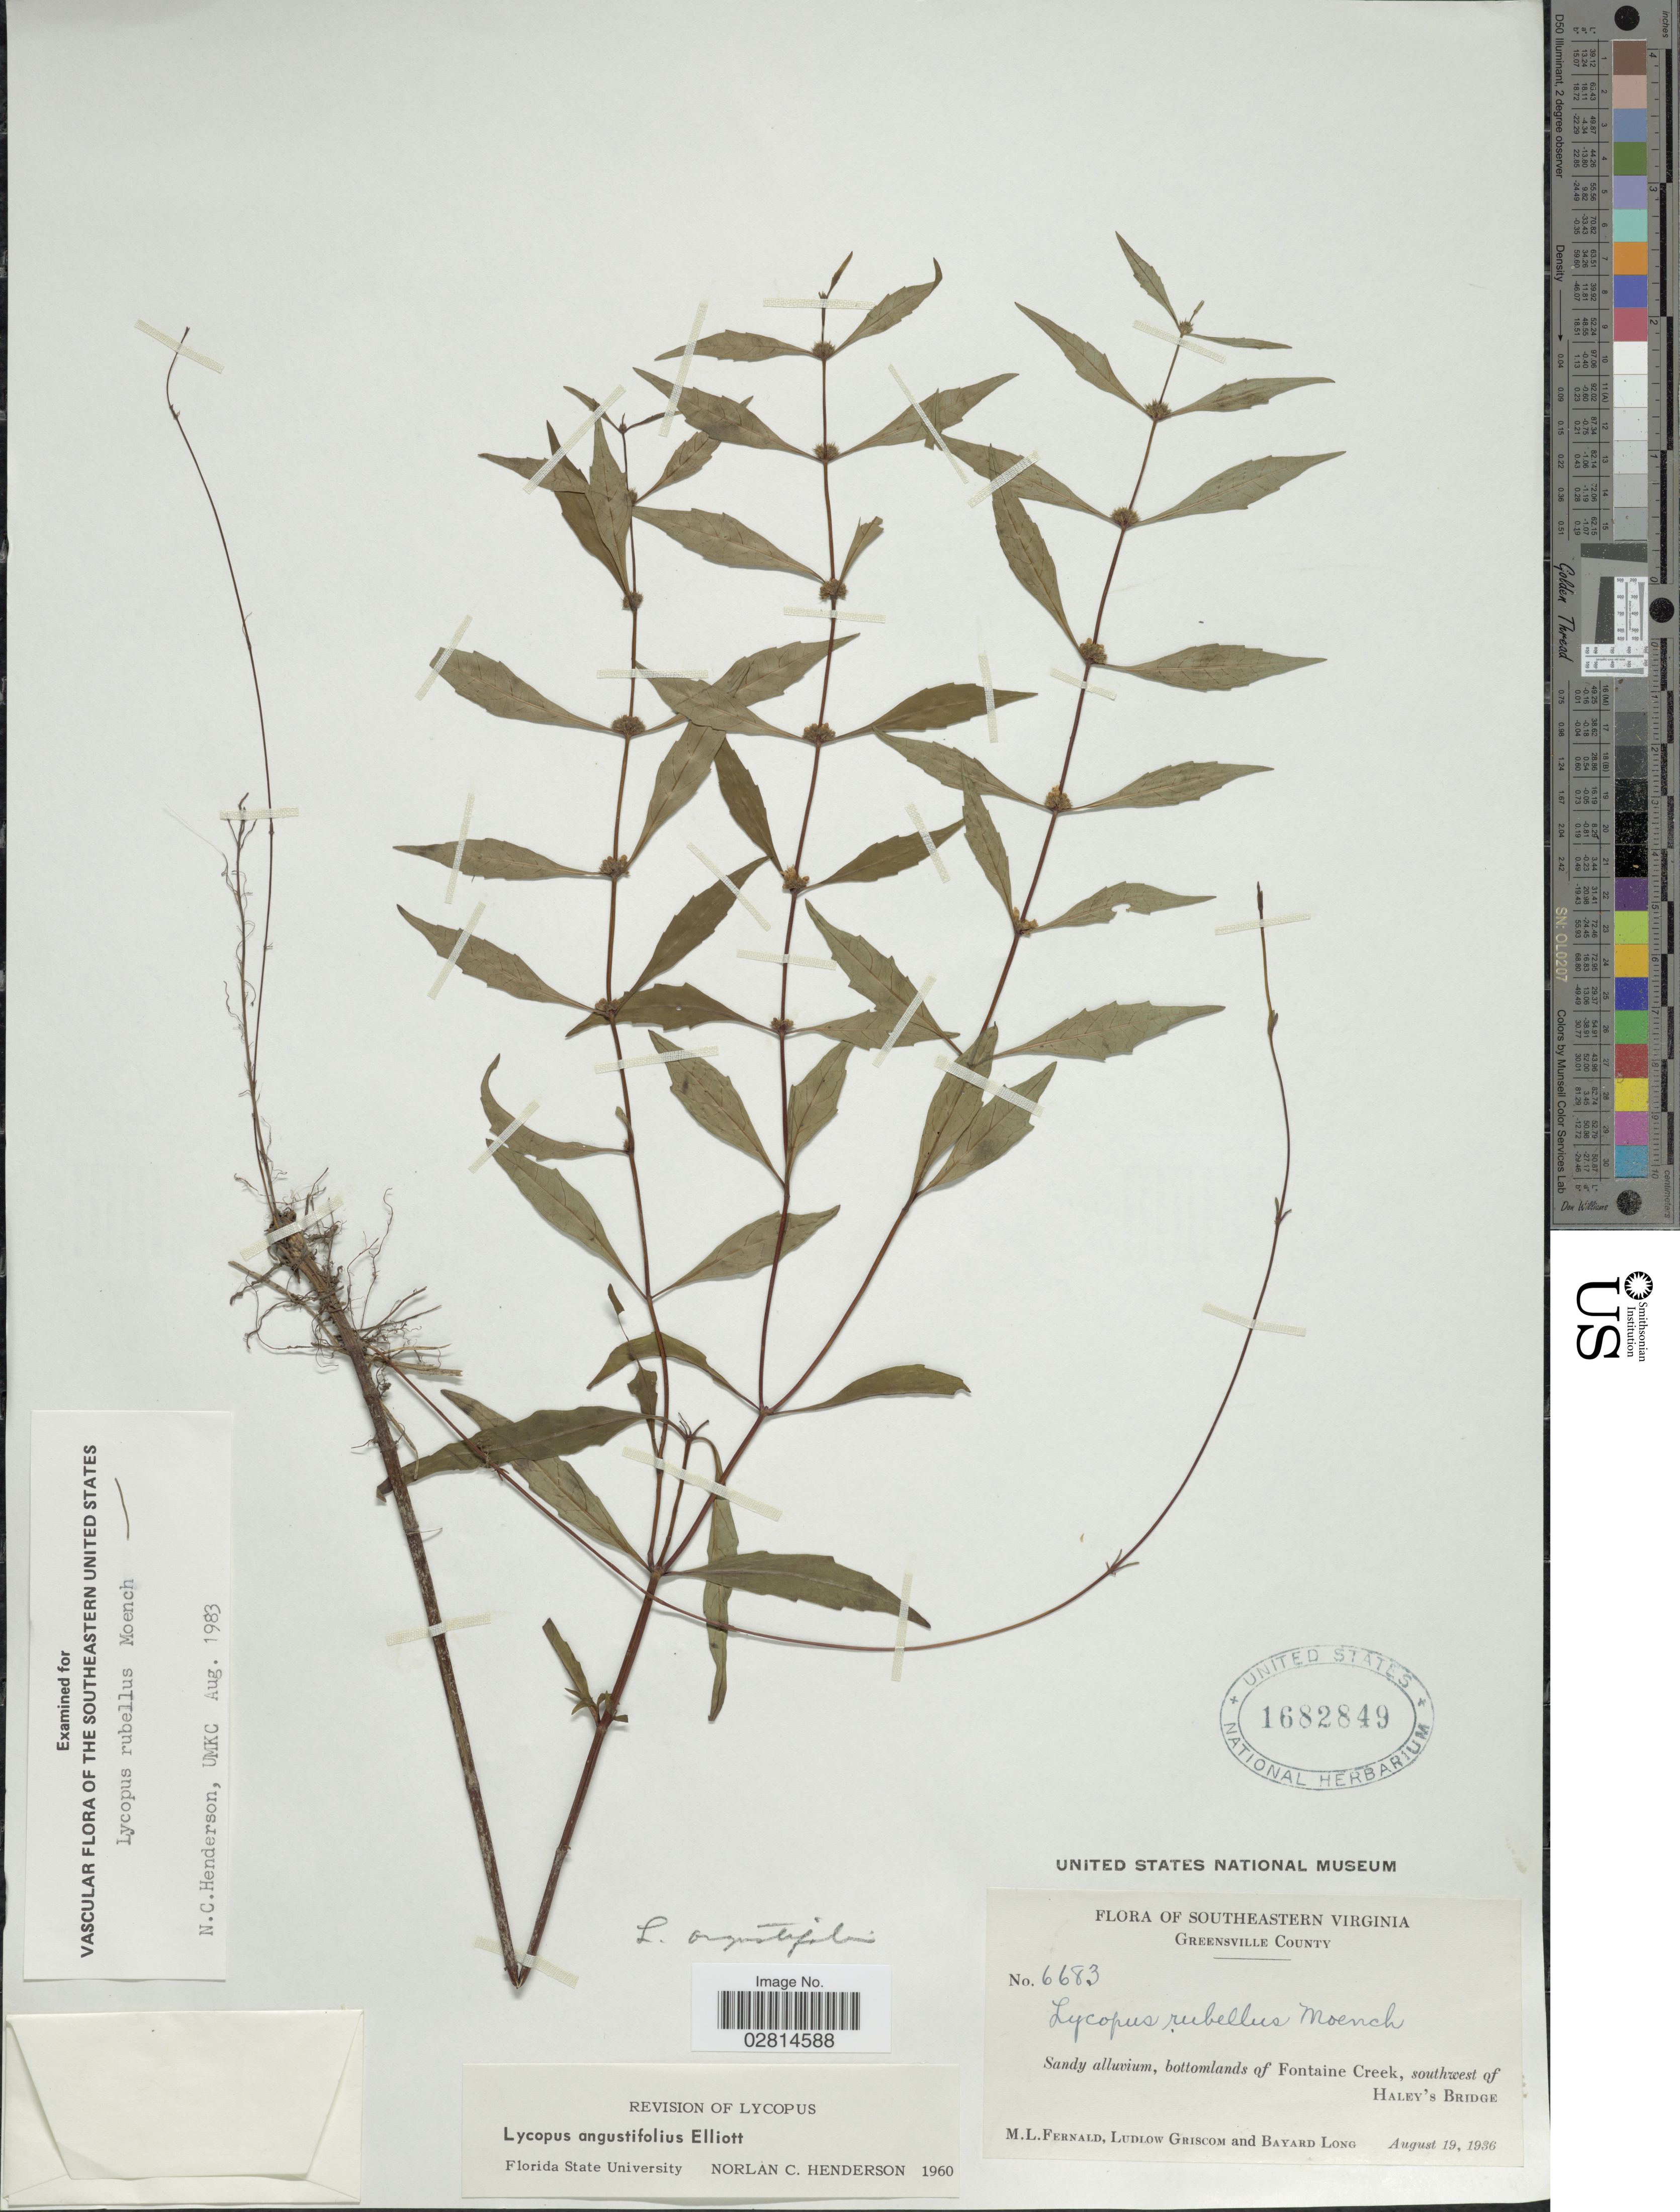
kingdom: Plantae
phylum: Tracheophyta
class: Magnoliopsida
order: Lamiales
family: Lamiaceae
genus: Lycopus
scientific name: Lycopus angustifolius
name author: Elliott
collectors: M. L. Fernald, L. Griscom & B. Long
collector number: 6683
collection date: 1936-08-19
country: United States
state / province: Virginia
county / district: Greensville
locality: Southeastern Virginia. Greensville County. Bottomlands of Fontaine Creek, southwest of Haley's Bridge.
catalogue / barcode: US 1682849